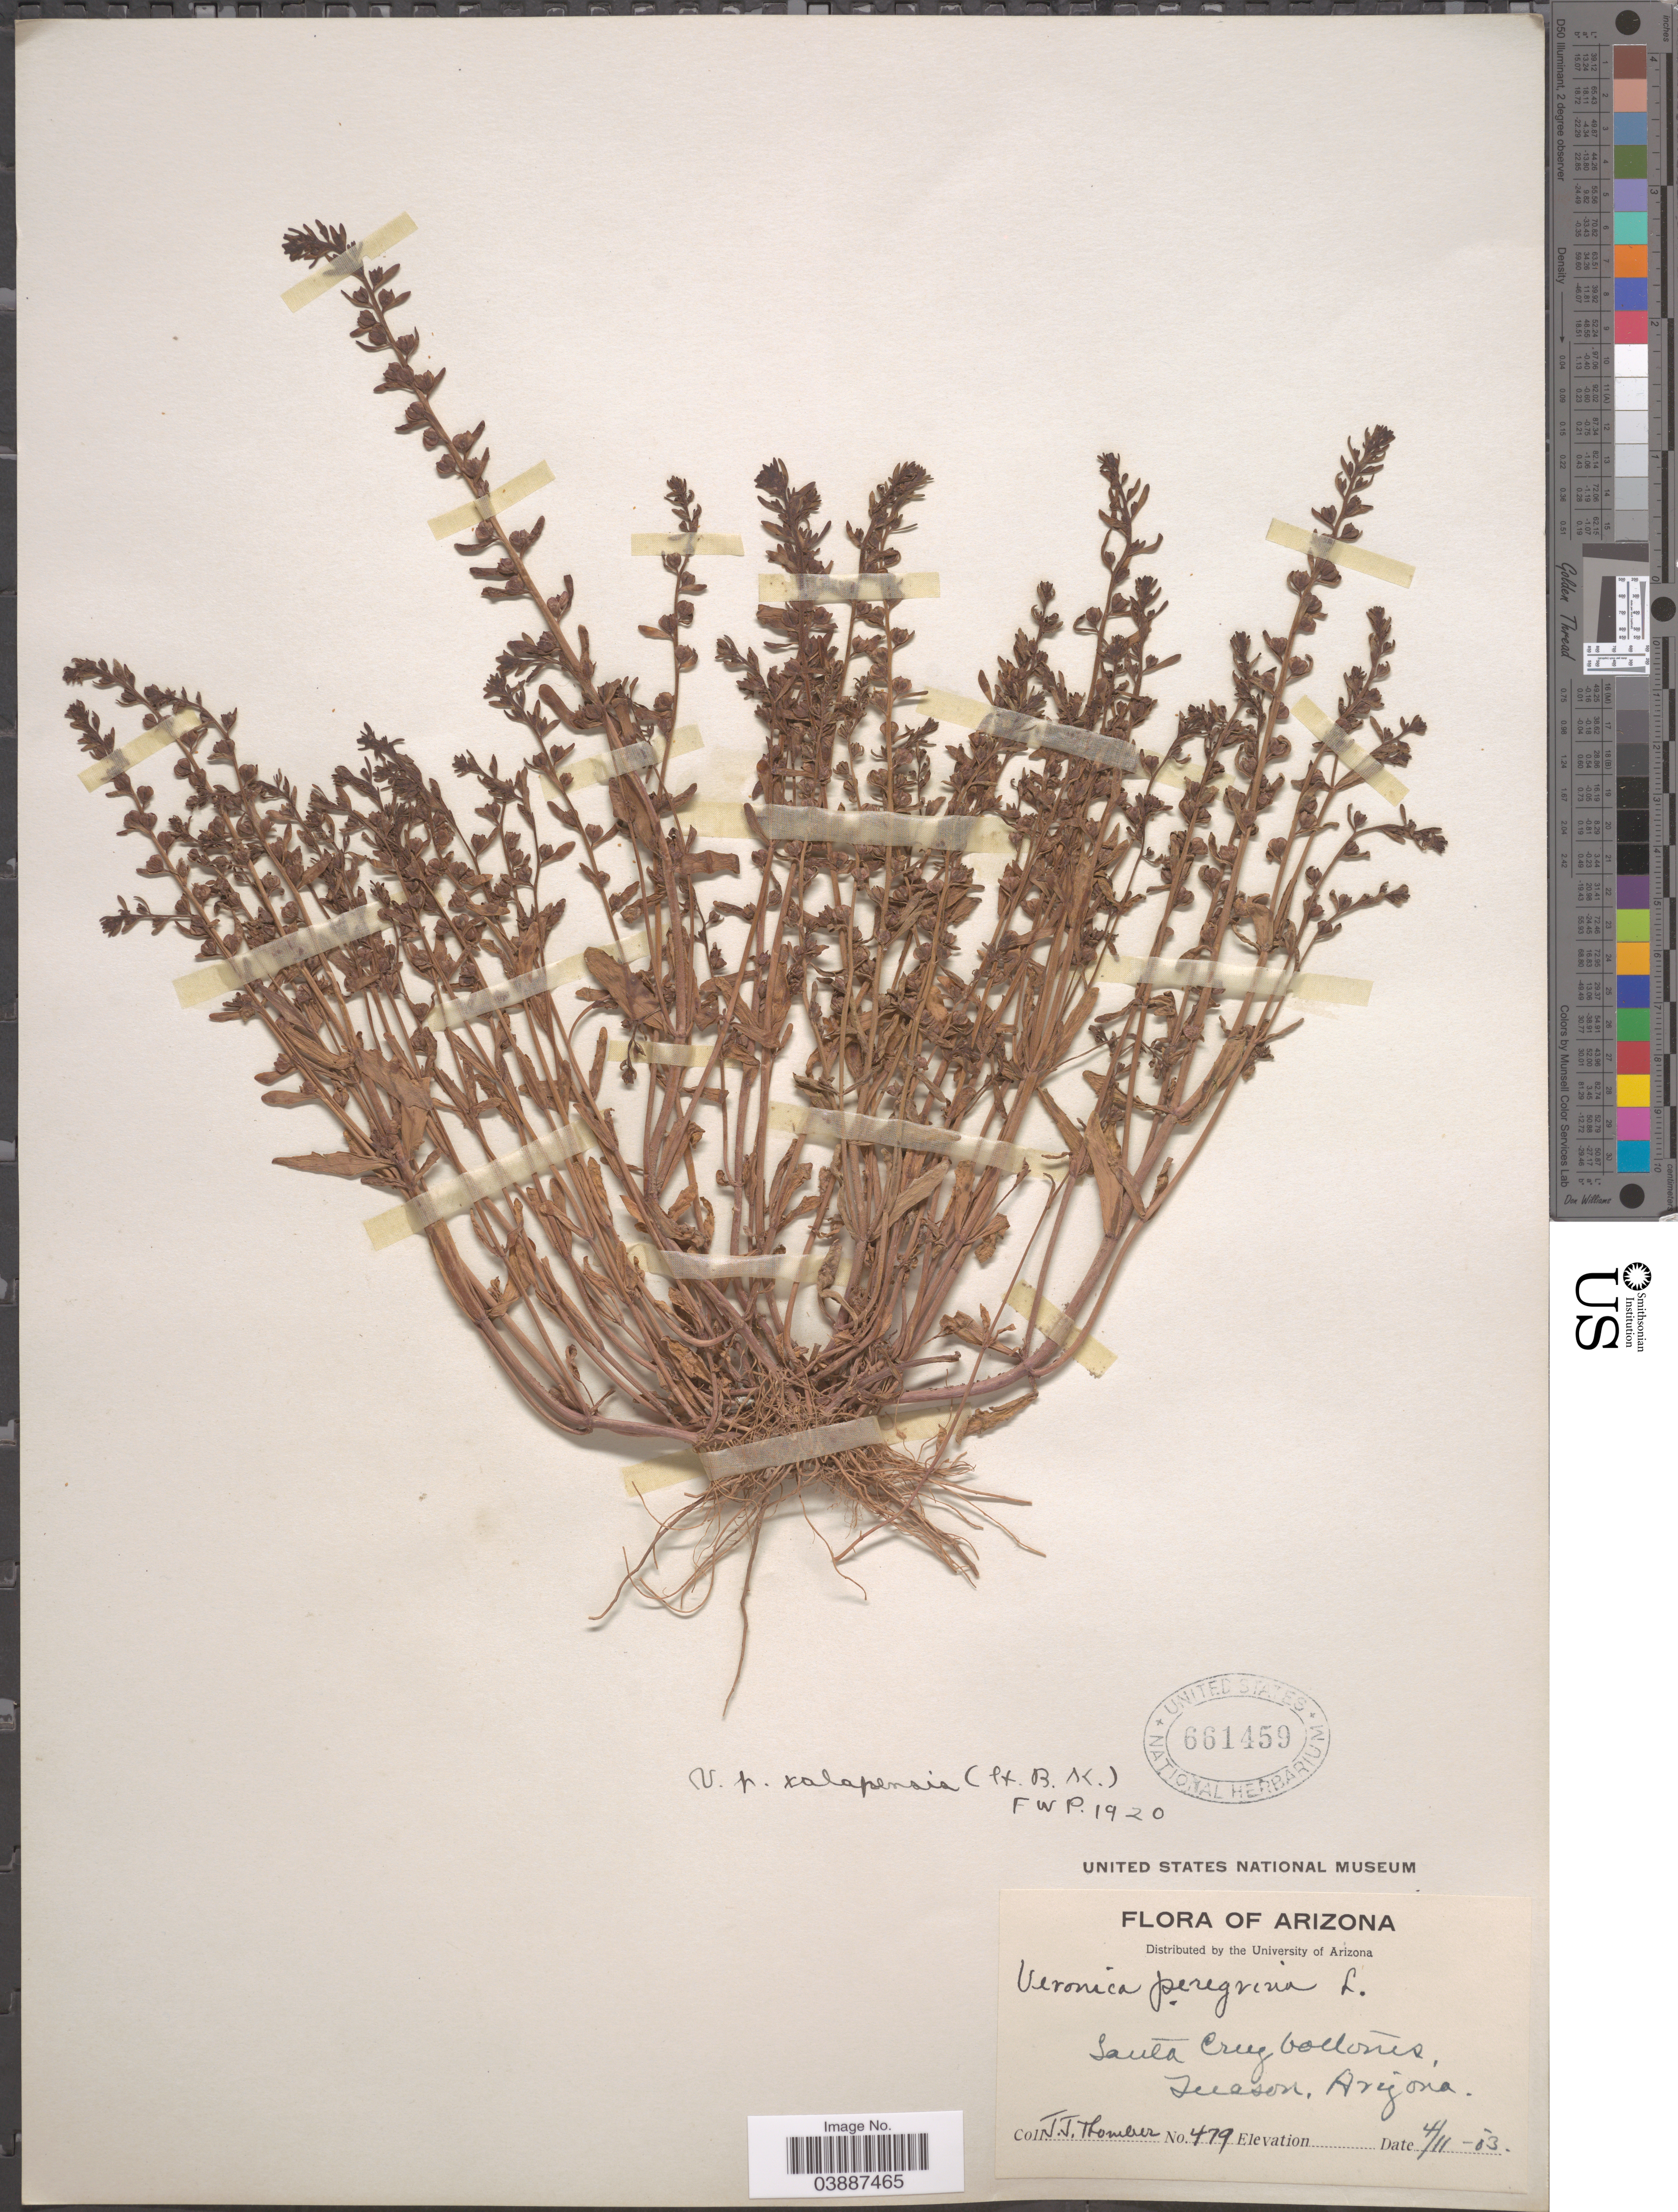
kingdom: Plantae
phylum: Tracheophyta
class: Magnoliopsida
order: Lamiales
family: Plantaginaceae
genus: Veronica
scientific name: Veronica xalapensis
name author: Kunth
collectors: J. Thornber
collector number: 479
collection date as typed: Transcribed d/m/y: 11/4/3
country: United States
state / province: Arizona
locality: Santa Cruz Collonies, Tucson.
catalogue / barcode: US 661459